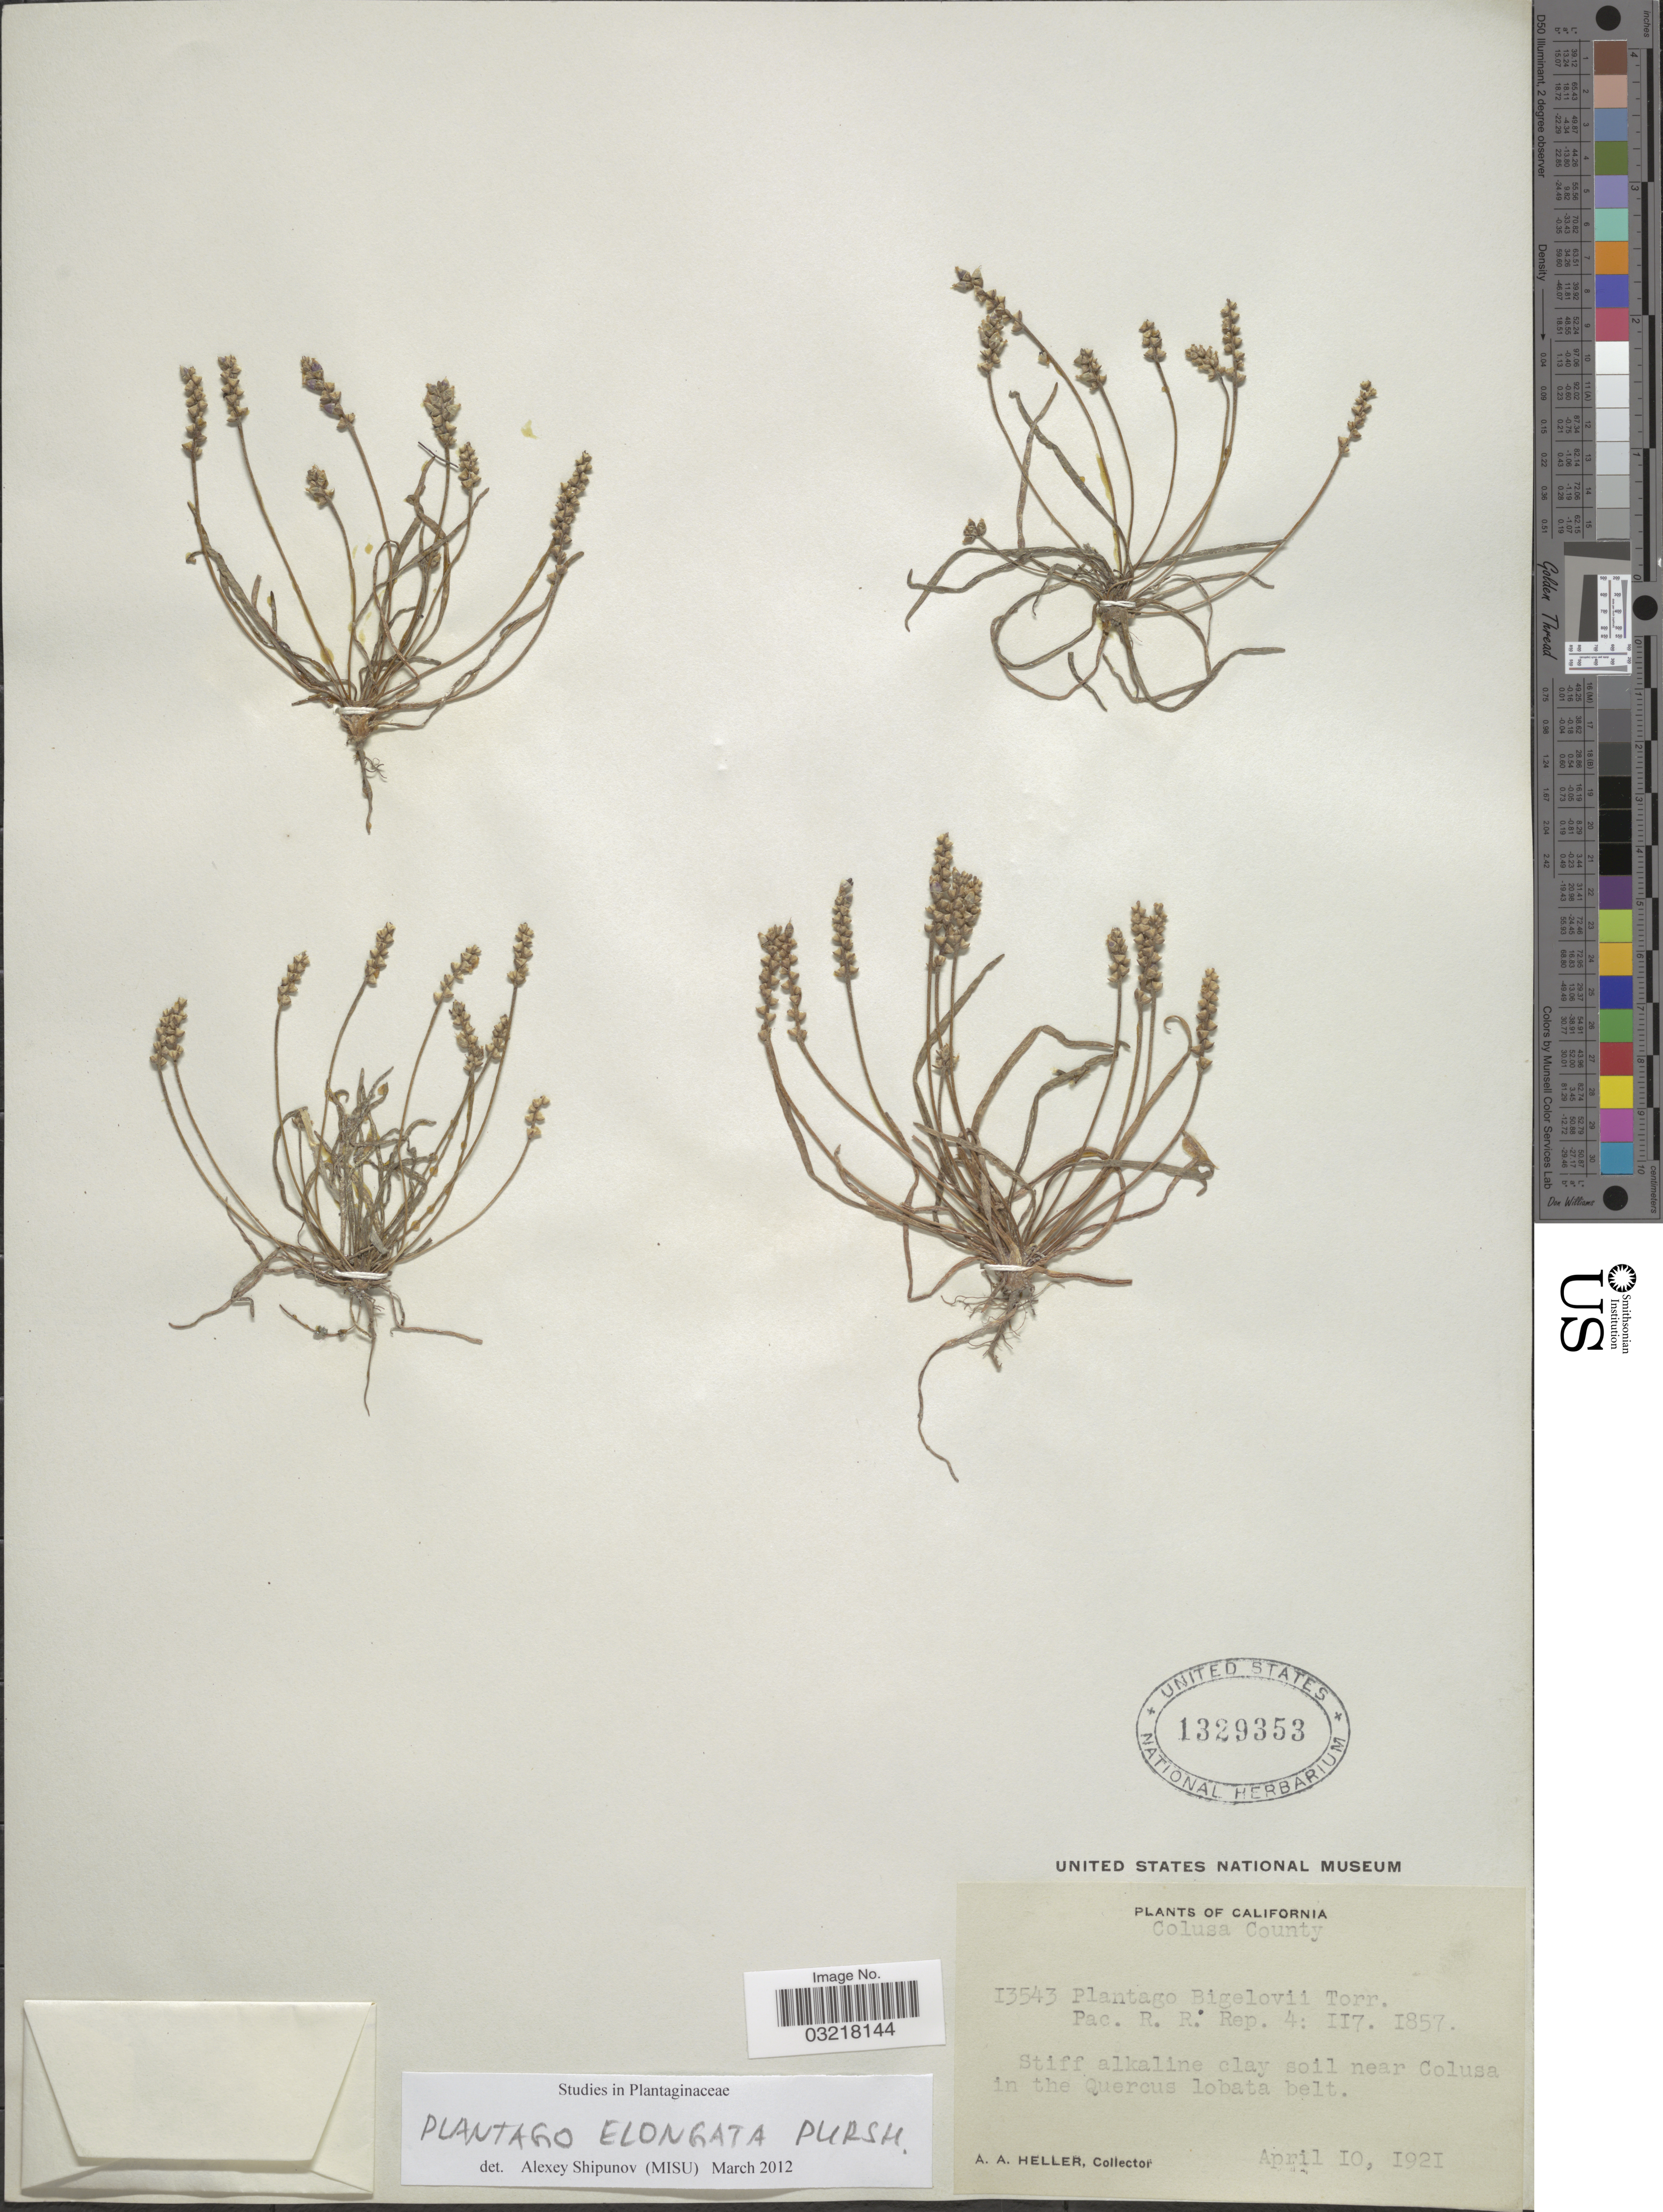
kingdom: Plantae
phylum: Tracheophyta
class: Magnoliopsida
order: Lamiales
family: Plantaginaceae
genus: Plantago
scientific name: Plantago elongata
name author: Pursh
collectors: A. A. Heller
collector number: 13543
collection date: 1921-04-10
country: United States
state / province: California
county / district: Colusa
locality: Colusa County. Stiff alkaline clay soil near Colusa in the Quercus lobata belt.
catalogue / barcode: US 1329353